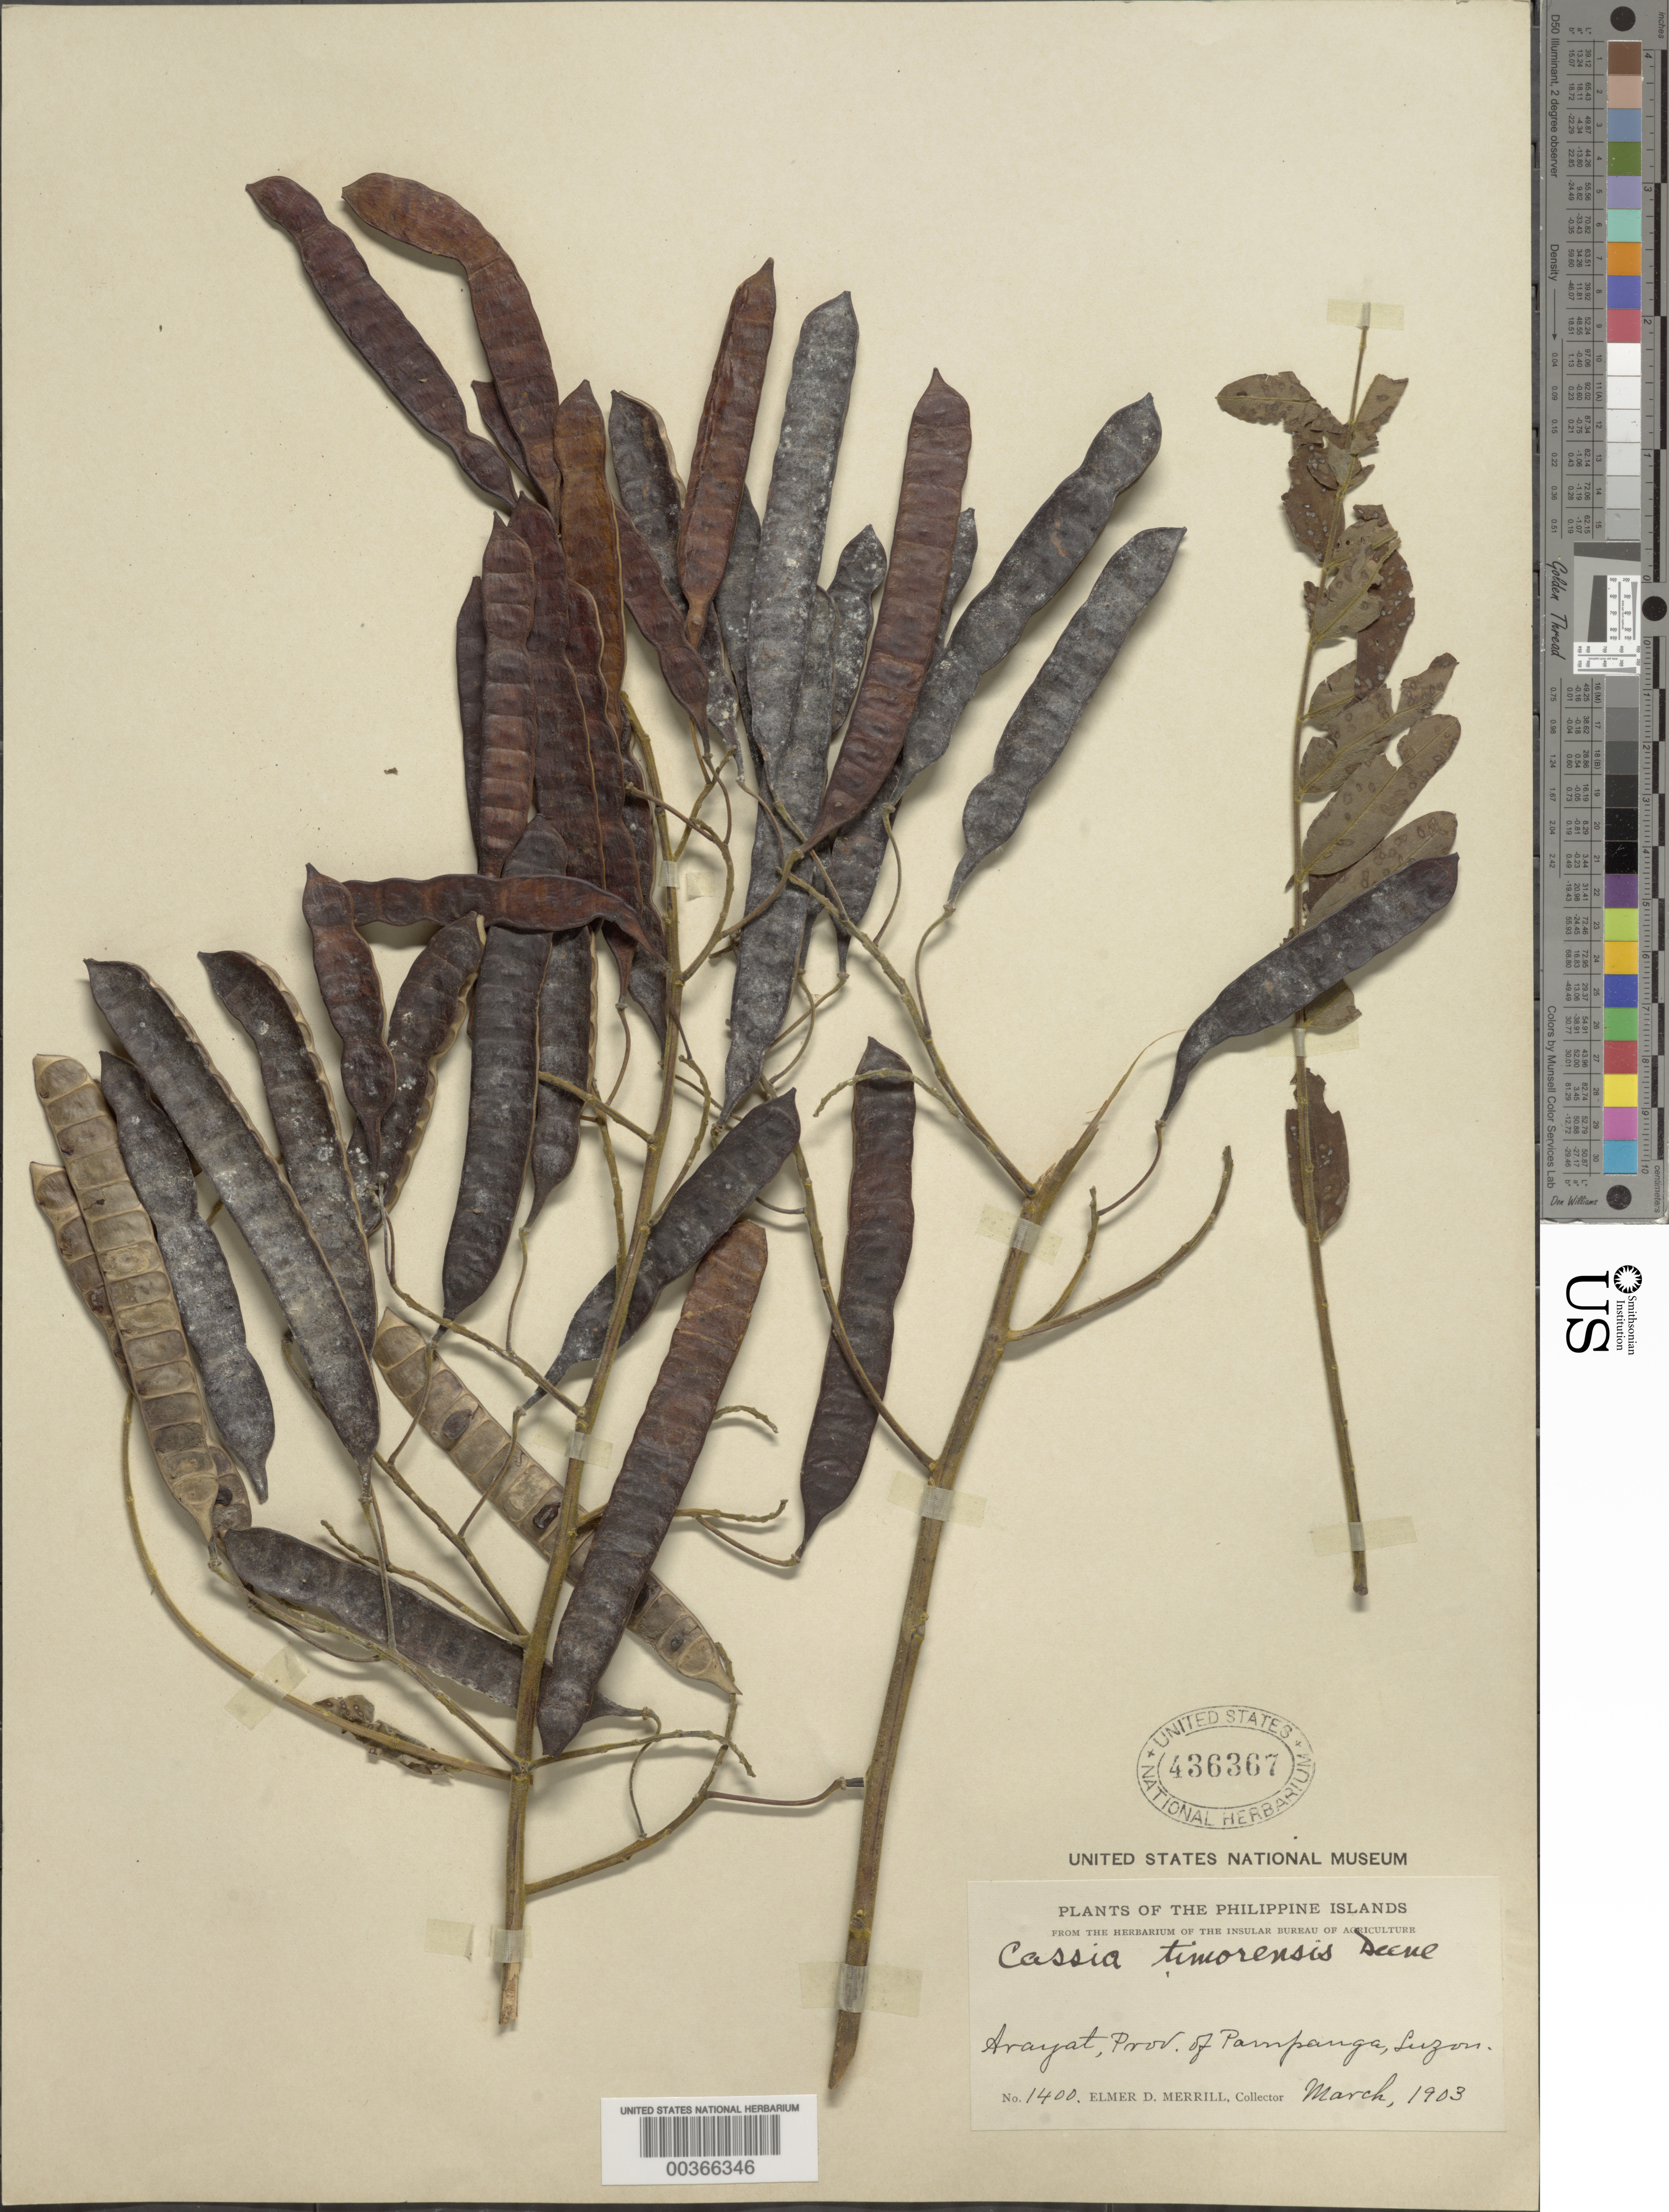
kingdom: Plantae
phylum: Tracheophyta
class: Magnoliopsida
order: Fabales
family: Fabaceae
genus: Senna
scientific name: Senna timorensis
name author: (DC.) H.S. Irwin & Barneby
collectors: E. D. Merrill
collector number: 1400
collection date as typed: Mar 1903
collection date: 1903-03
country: Philippines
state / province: Central Luzon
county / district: Pampanga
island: Luzon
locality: Arayat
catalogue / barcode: US 436367